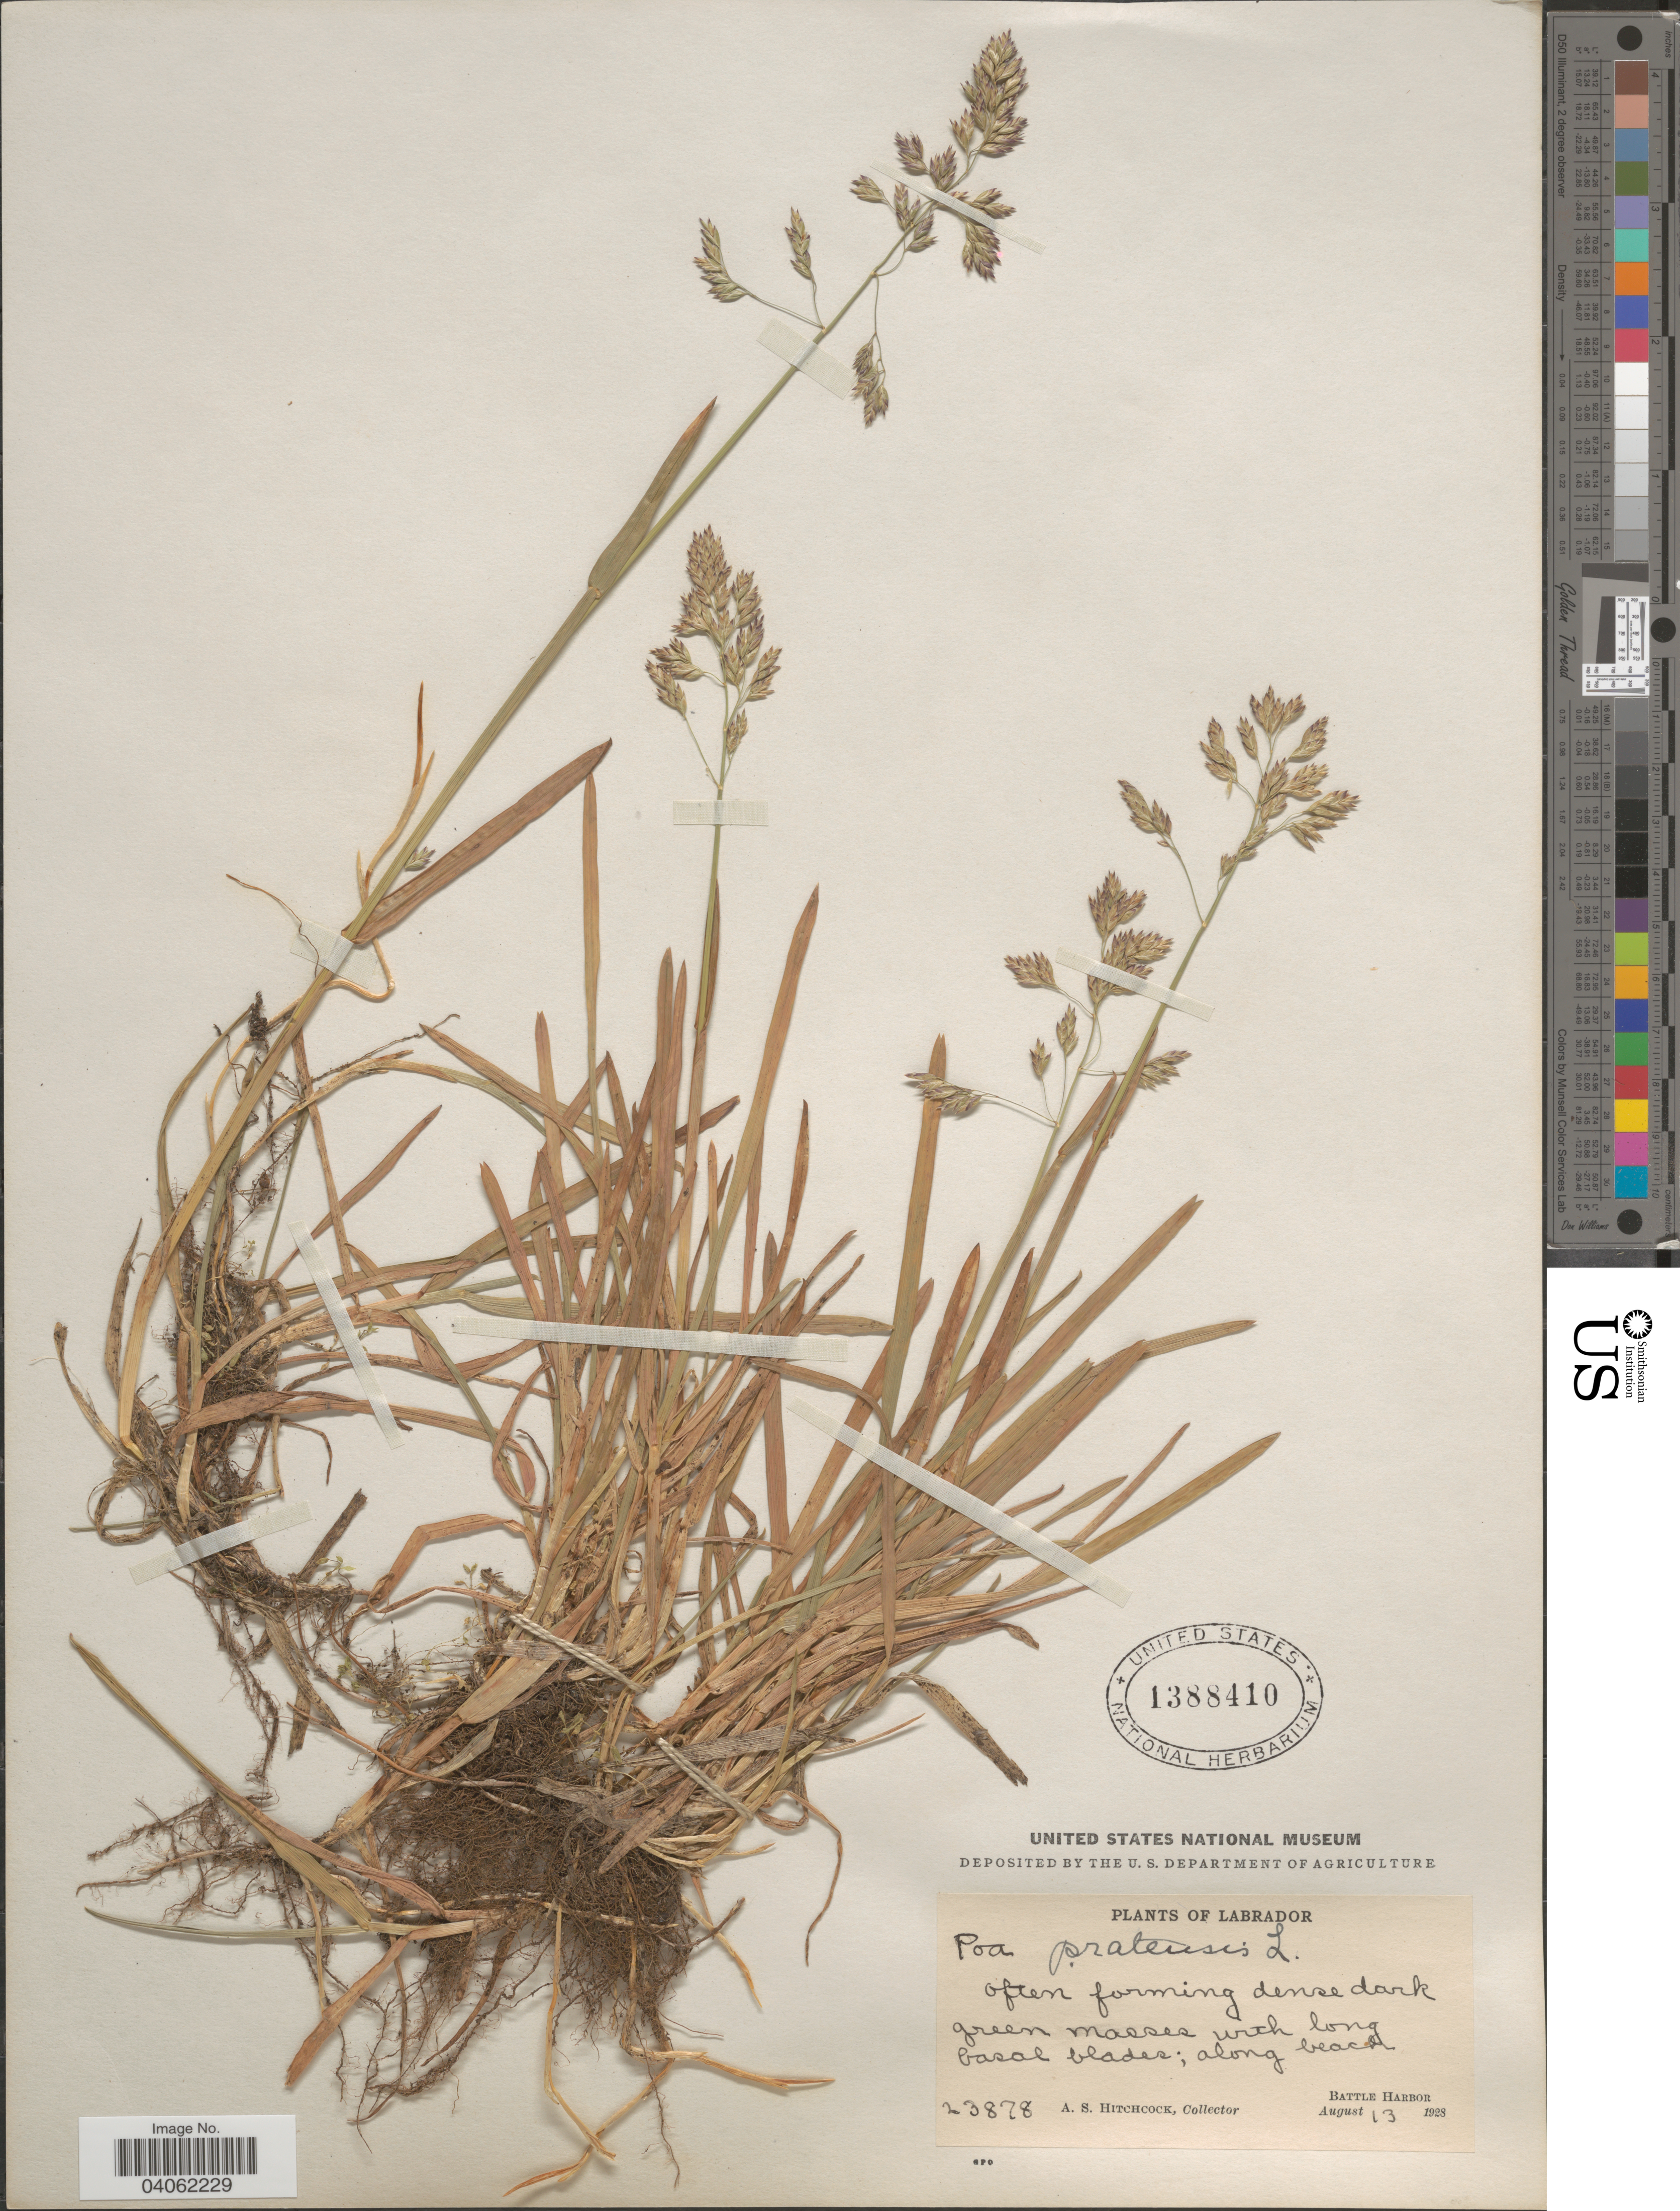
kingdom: Plantae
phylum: Tracheophyta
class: Liliopsida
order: Poales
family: Poaceae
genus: Poa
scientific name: Poa pratensis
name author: L.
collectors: A. S. Hitchcock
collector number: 23878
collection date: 1928-08-13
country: Canada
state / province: Newfoundland and Labrador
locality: Labrador. Along beach. Battle Harbor.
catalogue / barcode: US 1388410